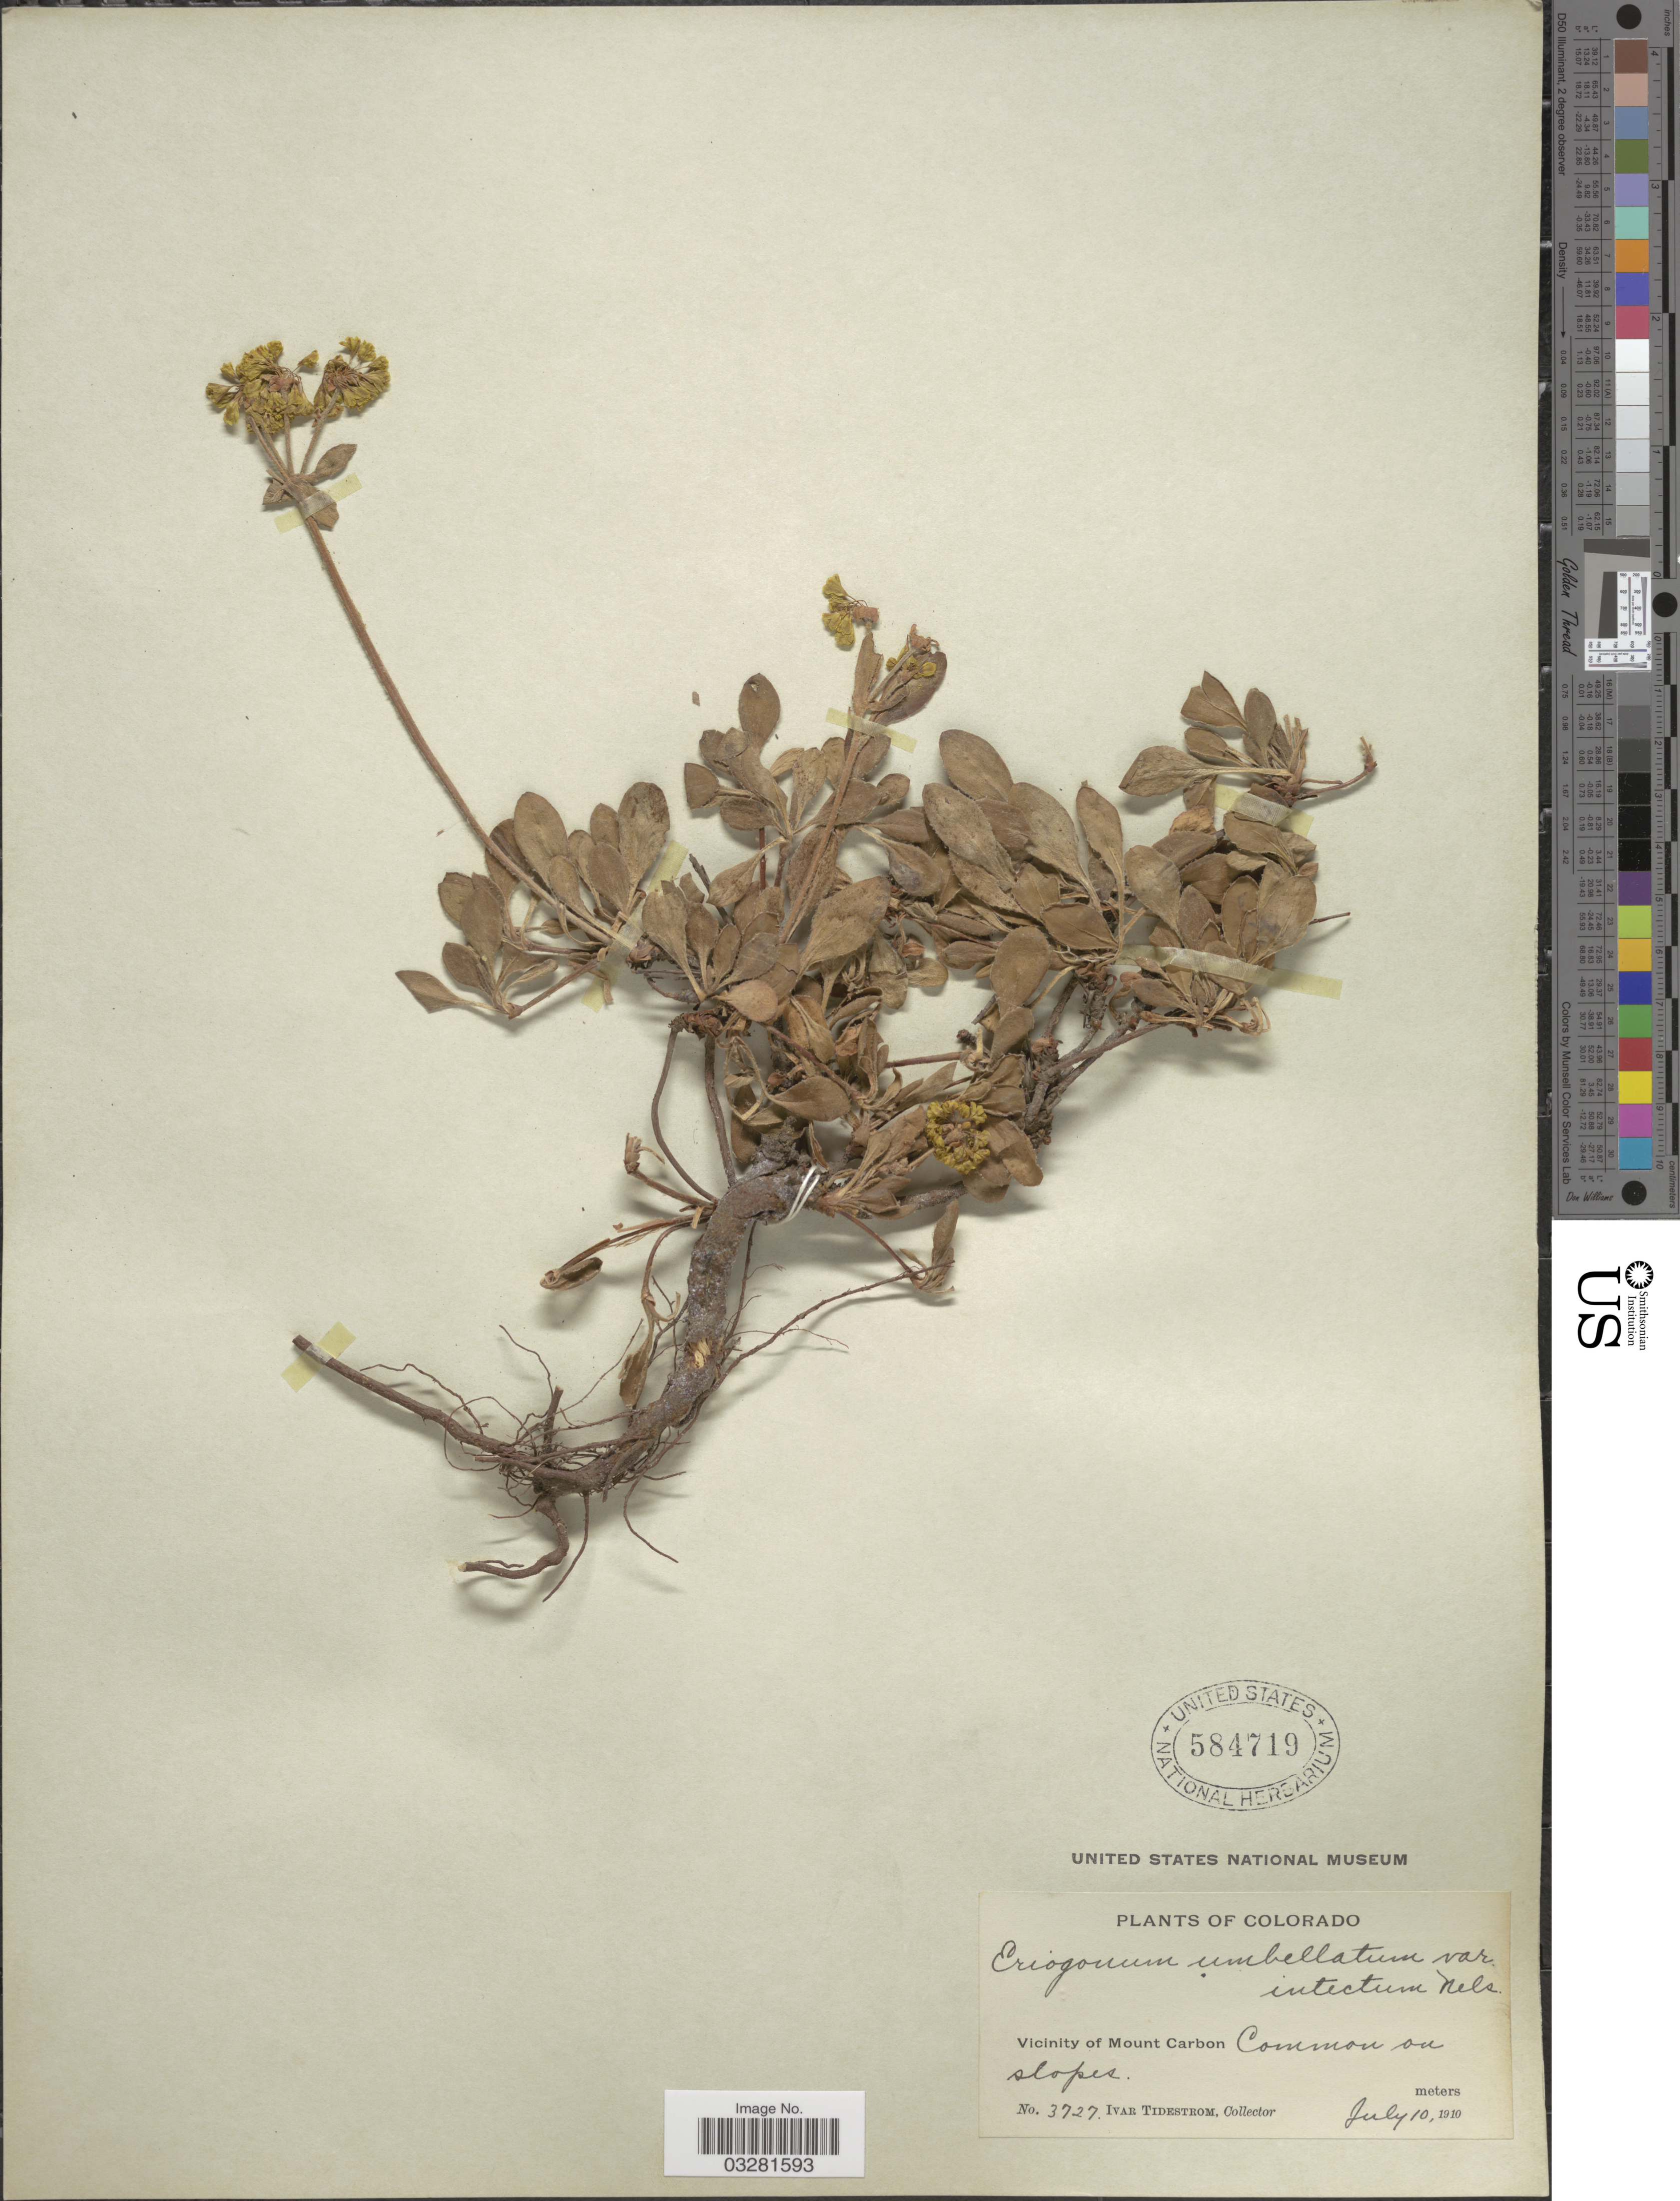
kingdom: Plantae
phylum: Tracheophyta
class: Magnoliopsida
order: Caryophyllales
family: Polygonaceae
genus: Eriogonum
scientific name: Eriogonum umbellatum var. intectum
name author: A. Nelson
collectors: I. F. Tidestrom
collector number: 3727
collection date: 1910-07-10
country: United States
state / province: Colorado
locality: Vicinity of Mount Carbon.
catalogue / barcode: US 584719